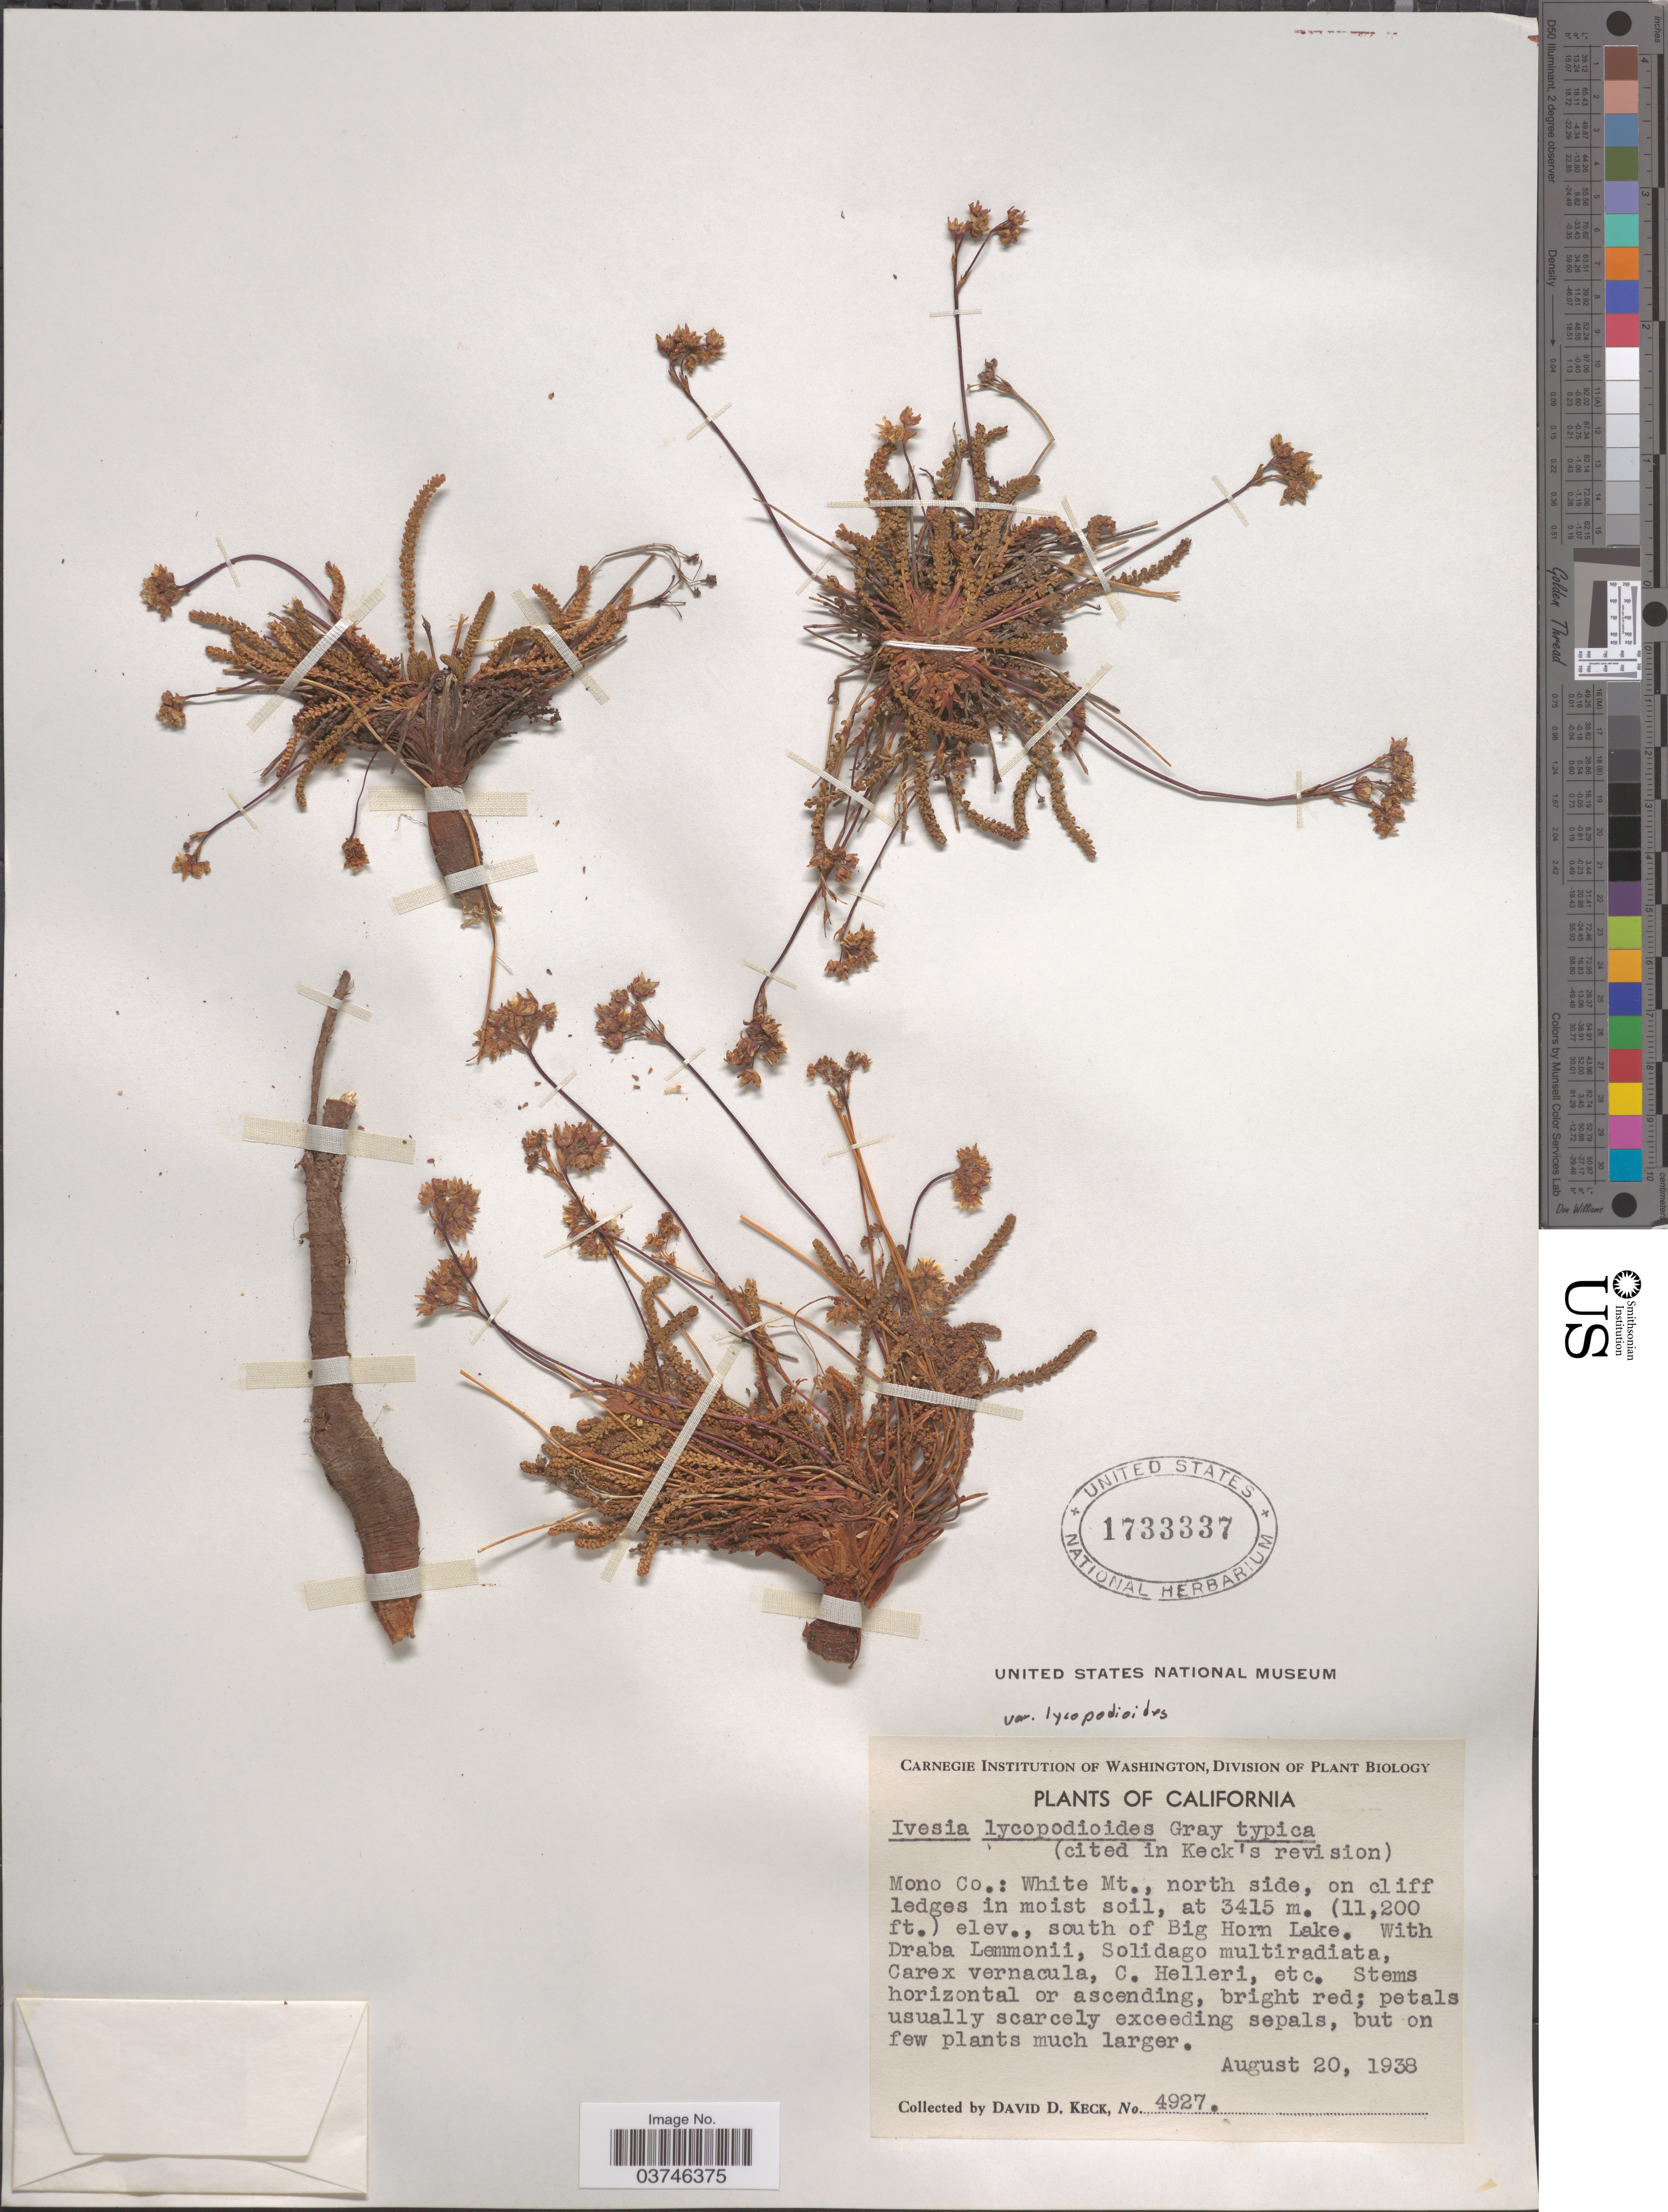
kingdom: Plantae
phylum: Tracheophyta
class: Magnoliopsida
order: Rosales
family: Rosaceae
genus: Potentilla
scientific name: Potentilla lycopodioides var. lycopodioides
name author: (A. Gray) Baill. ex J.T. Howell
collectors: D. D. Keck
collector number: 4927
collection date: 1938-08-20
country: United States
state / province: California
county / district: Mono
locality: Mono Co.: White Mt., north side, south of Big Horn Lake.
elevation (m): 3415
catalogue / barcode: US 1733337